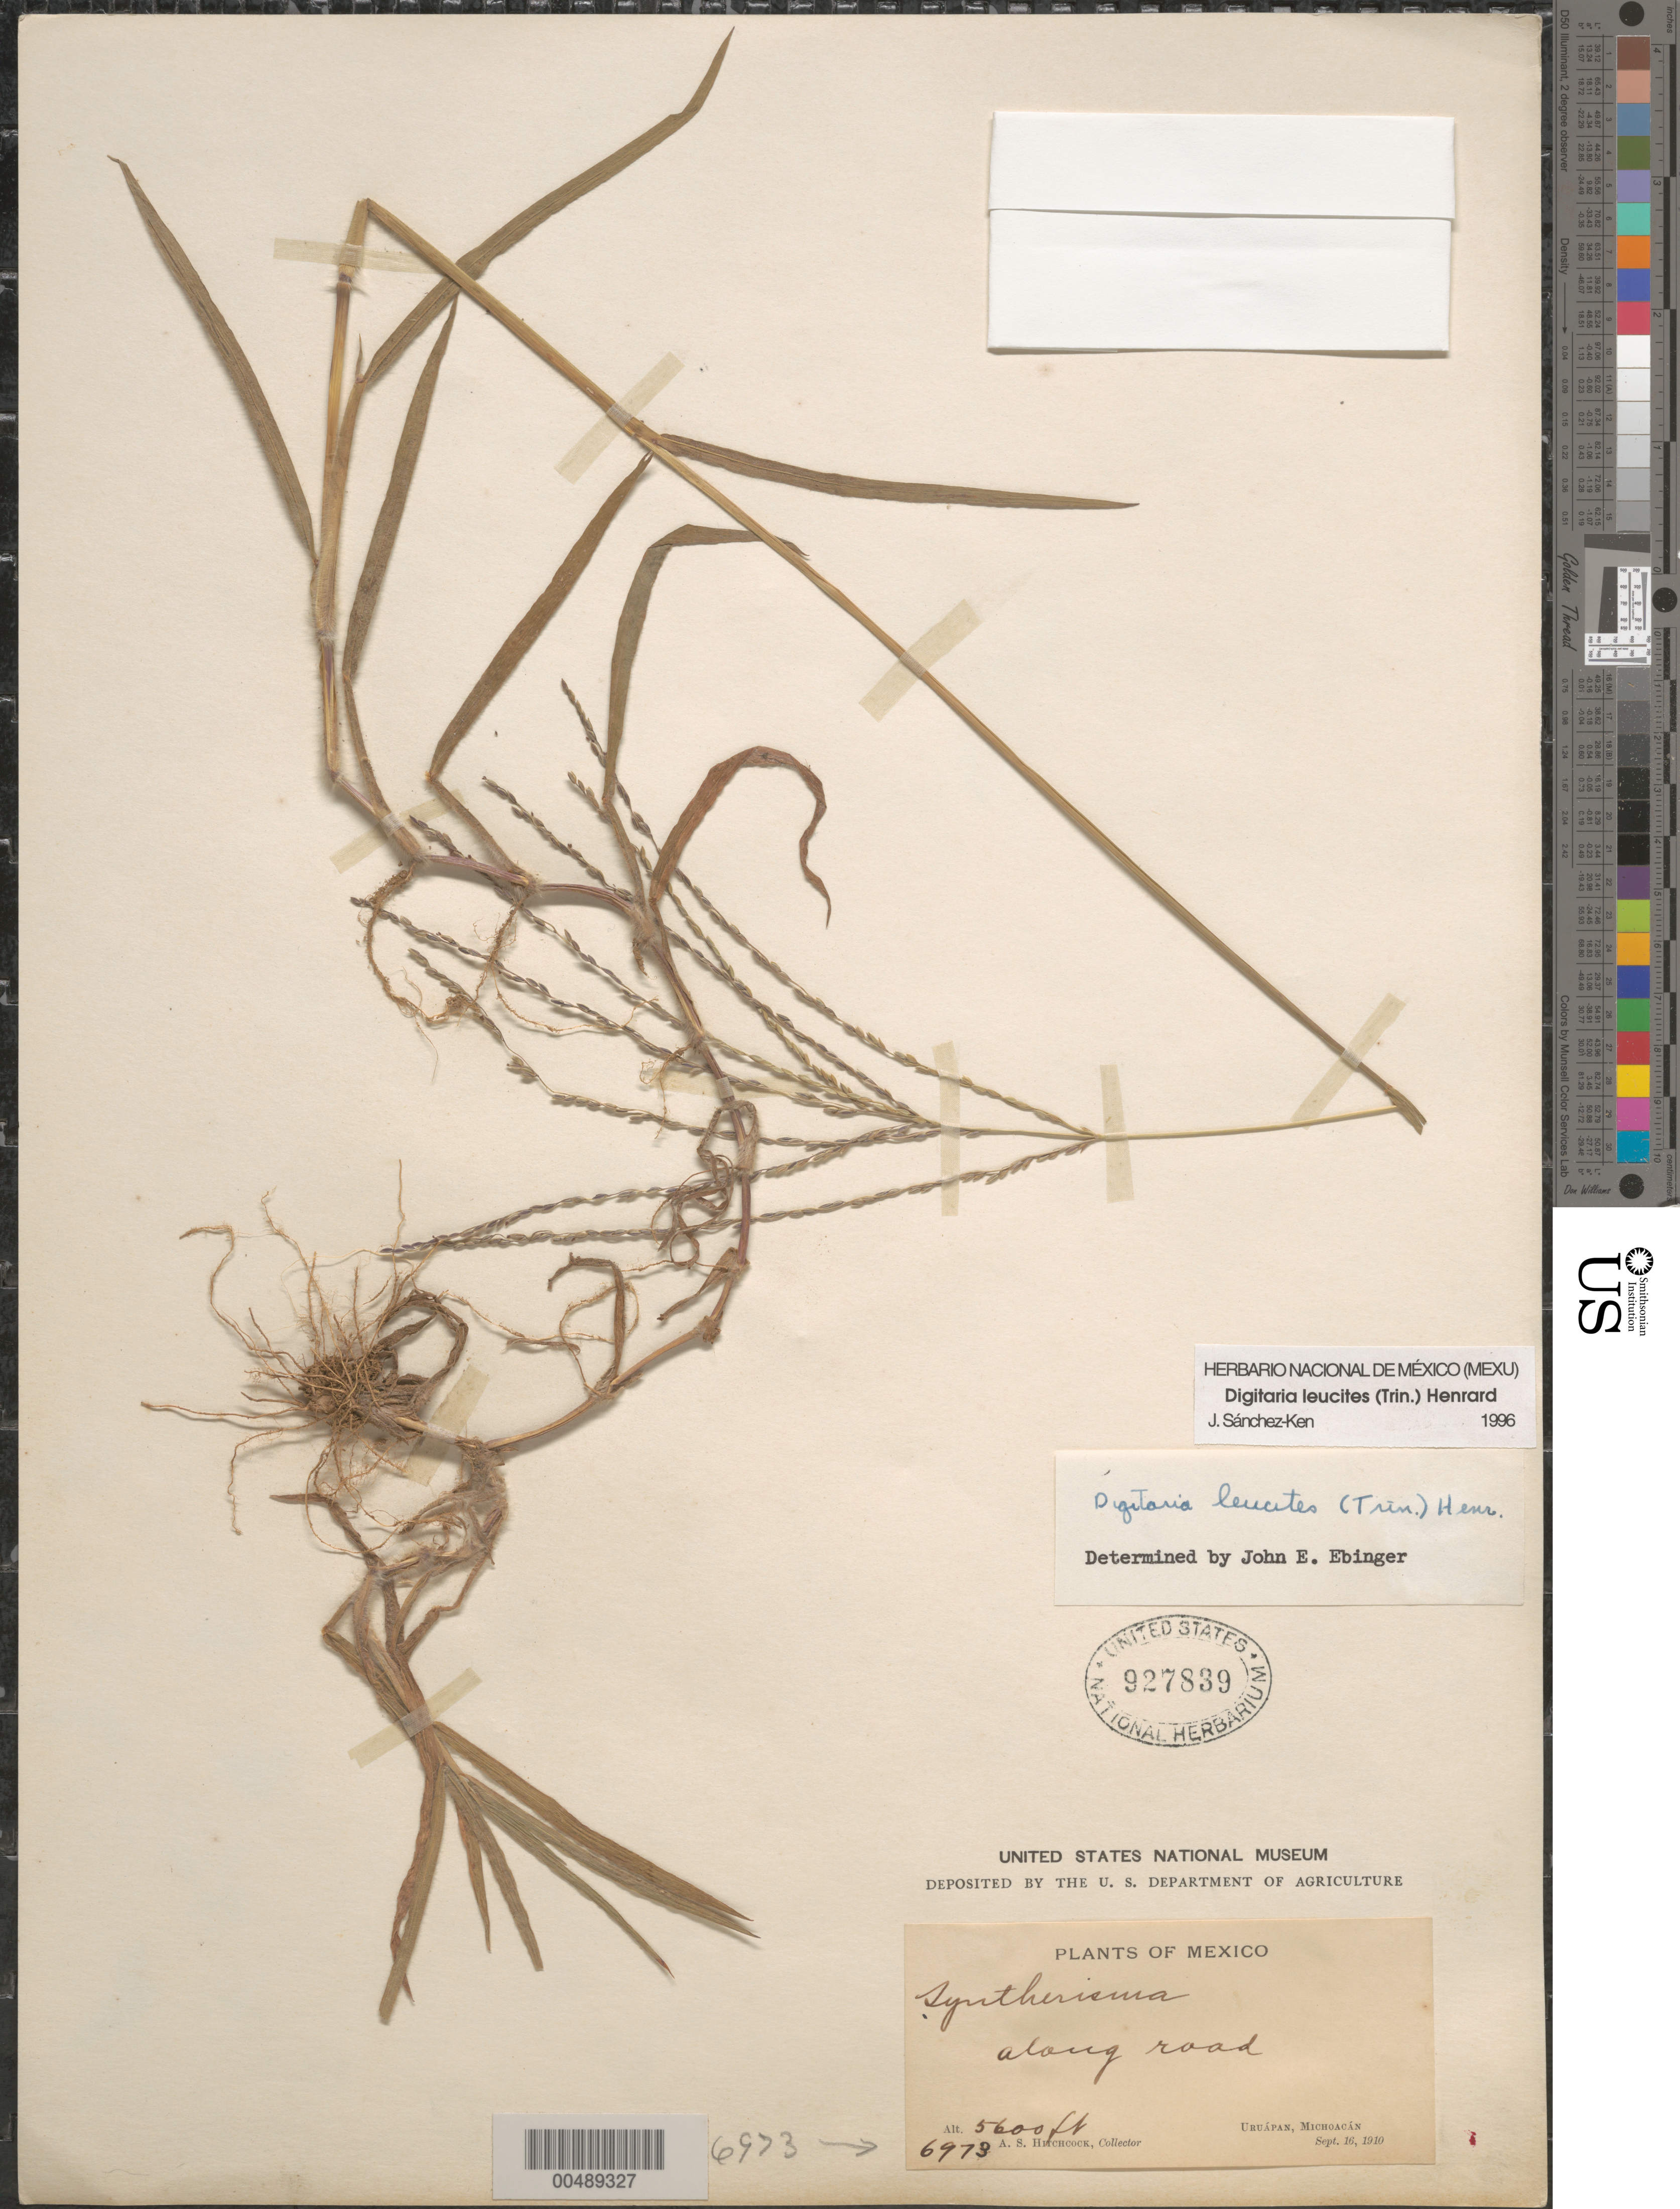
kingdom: Plantae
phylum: Tracheophyta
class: Liliopsida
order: Poales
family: Poaceae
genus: Digitaria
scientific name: Digitaria leucites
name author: (Trin.) Henr.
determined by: Ebinger, John E.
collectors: A. S. Hitchcock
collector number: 6973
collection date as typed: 16 Sep 1910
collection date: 1910-09-16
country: Mexico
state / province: Michoacán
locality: Uruápan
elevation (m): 1707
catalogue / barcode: US 927839